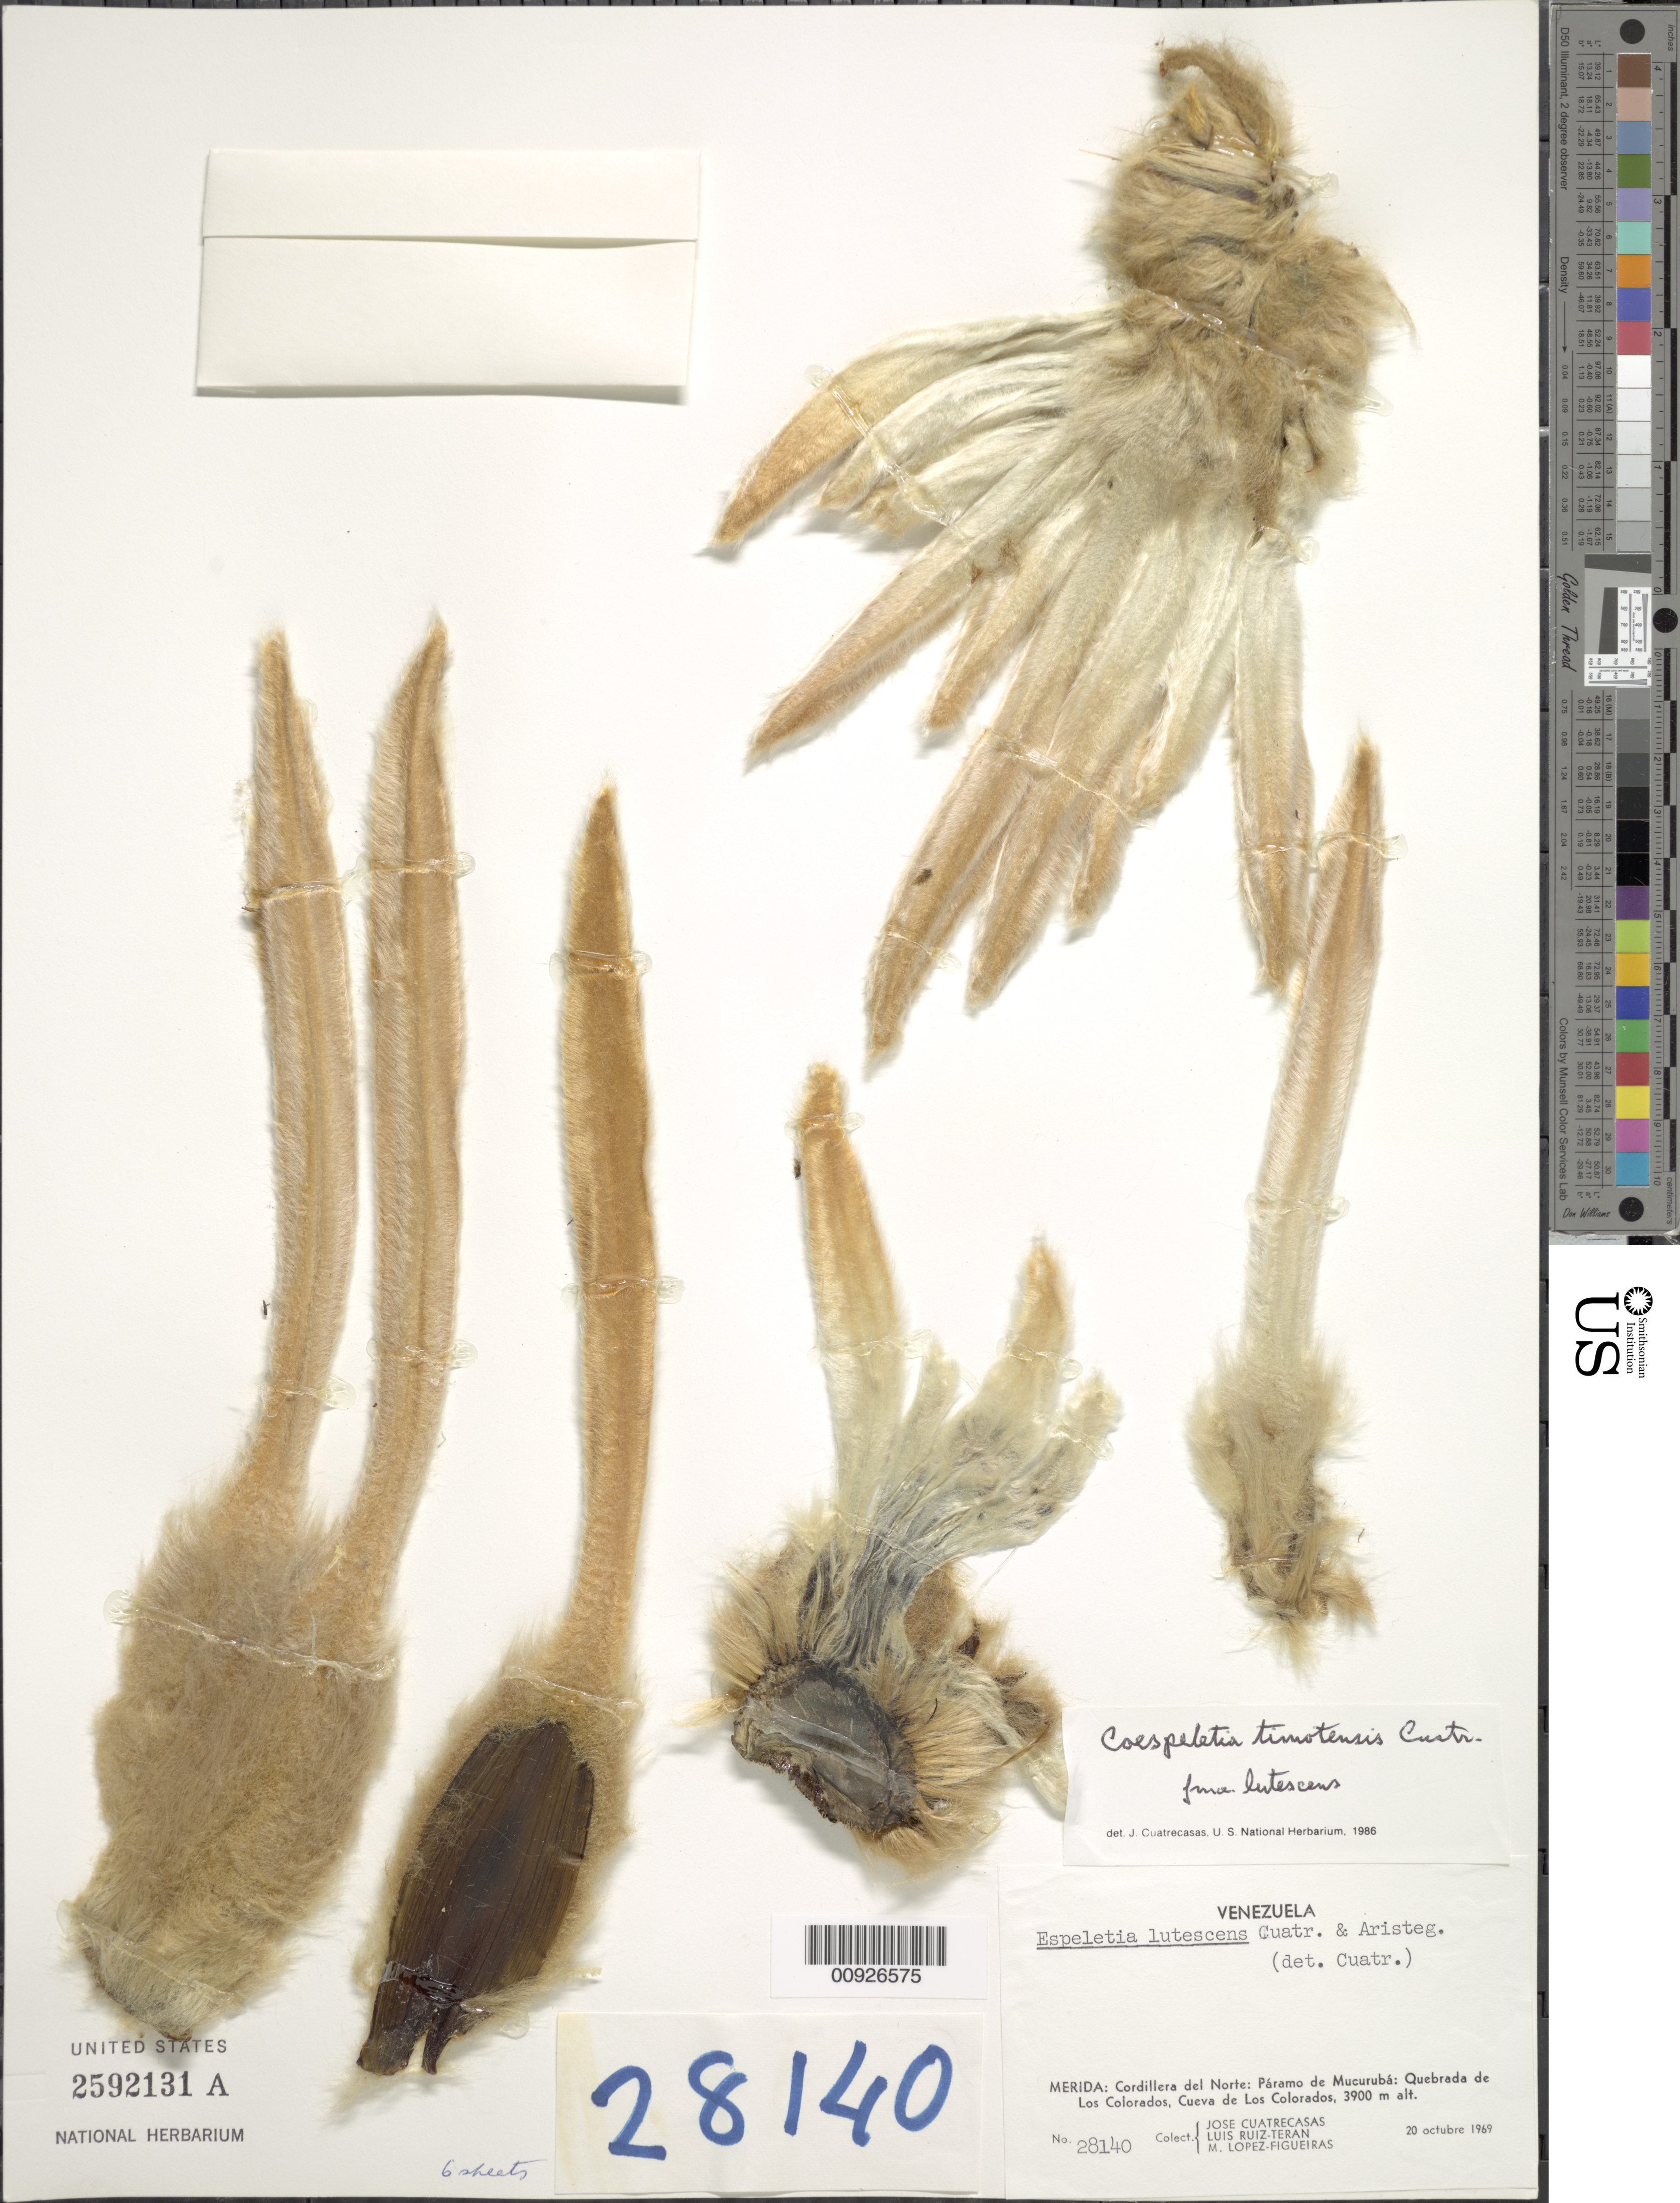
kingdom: Plantae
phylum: Tracheophyta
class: Magnoliopsida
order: Asterales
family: Asteraceae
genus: Coespeletia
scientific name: Coespeletia timotensis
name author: (Cuatrec.) Cuatrec.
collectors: J. Cuatrecasas, L. E. Ruíz-Terán & M. López Figueiras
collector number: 28140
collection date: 1969-10-20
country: Venezuela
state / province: Mérida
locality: P. de Mucurubá. Quebrada de Los Colorados, Cueva de los Colorados, Cordillera del Norte.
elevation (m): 3900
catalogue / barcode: US 2592131